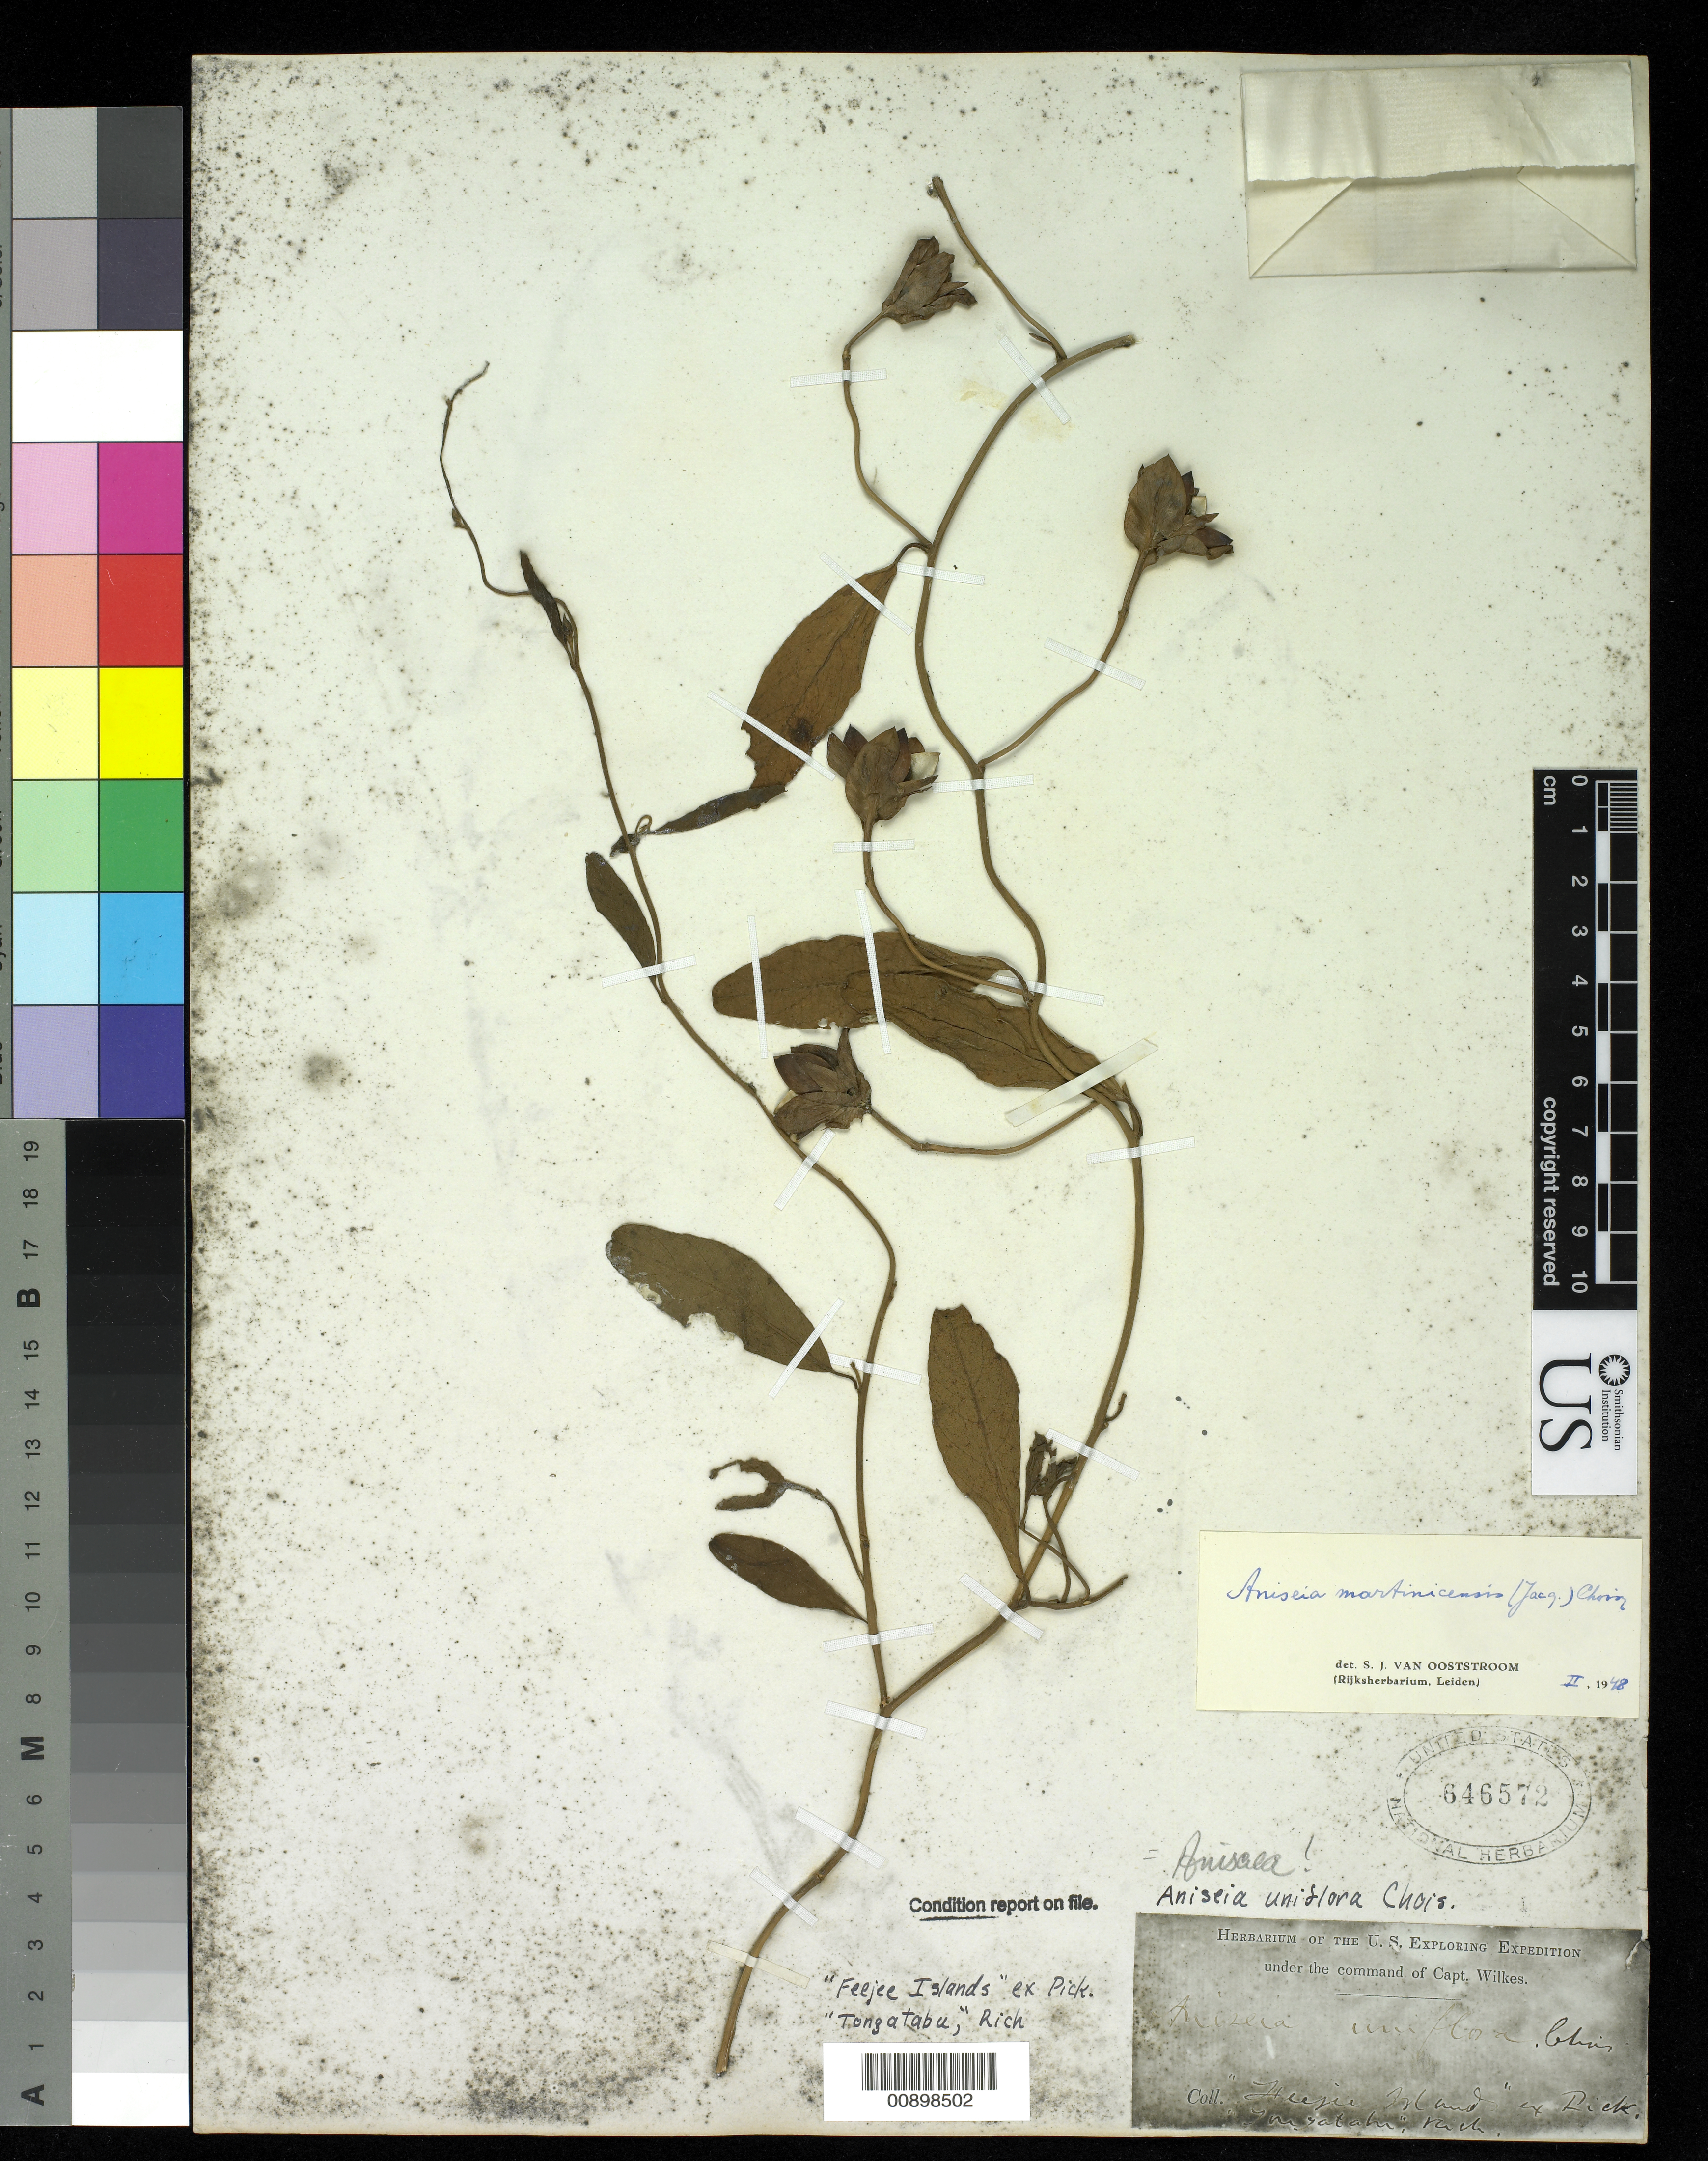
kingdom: Plantae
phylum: Tracheophyta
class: Magnoliopsida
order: Solanales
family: Convolvulaceae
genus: Aniseia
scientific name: Aniseia martinicensis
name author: (Jacq.) Choisy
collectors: Wilkes Explor. Exped.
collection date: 1838/1842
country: Fiji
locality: Feejee Islands, "Tonga-tabu"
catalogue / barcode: US 646572